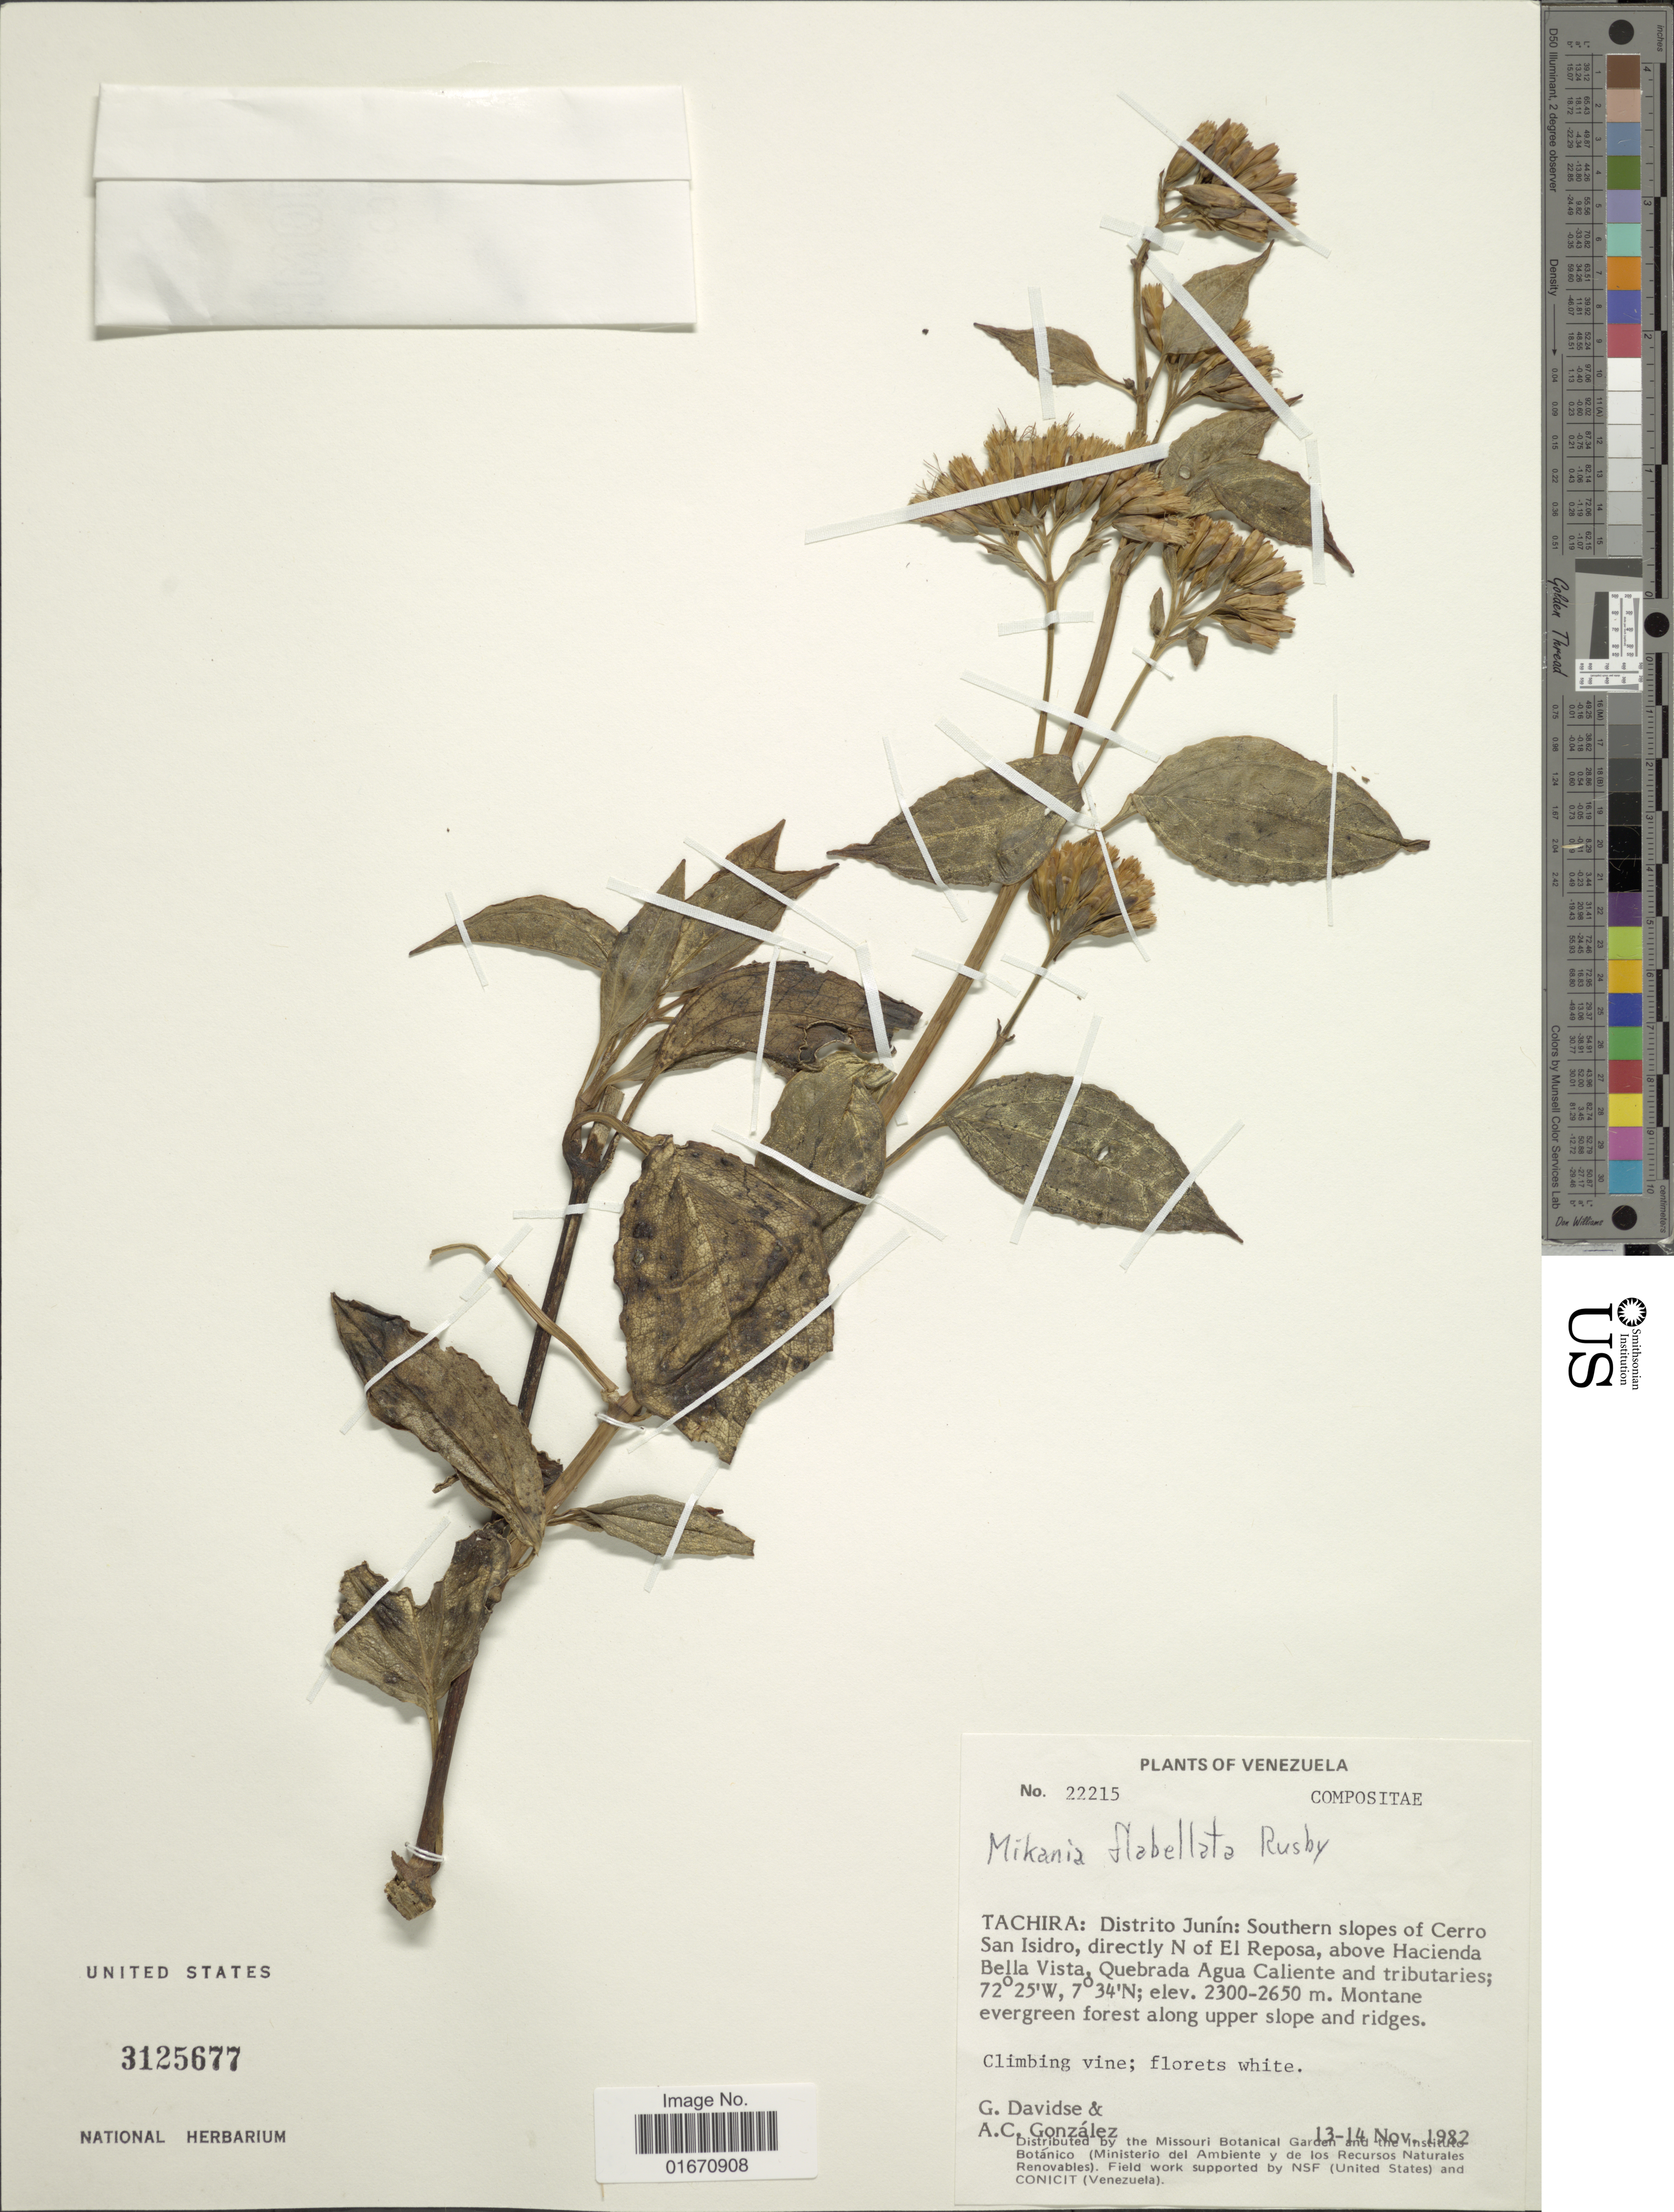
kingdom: Plantae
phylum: Tracheophyta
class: Magnoliopsida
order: Asterales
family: Asteraceae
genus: Mikania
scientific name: Mikania flabellata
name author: Rusby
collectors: G. Davidse & A. C. González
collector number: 22215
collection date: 1982-11-13/1982-11-14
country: Venezuela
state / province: Táchira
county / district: Junín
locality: Southern slopes of Cerro San Isidro, directly N of Reposa, above Hacienda Bella Vista, Quebrda Agua Caliente and tributaries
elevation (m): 2300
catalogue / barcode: US 3125677